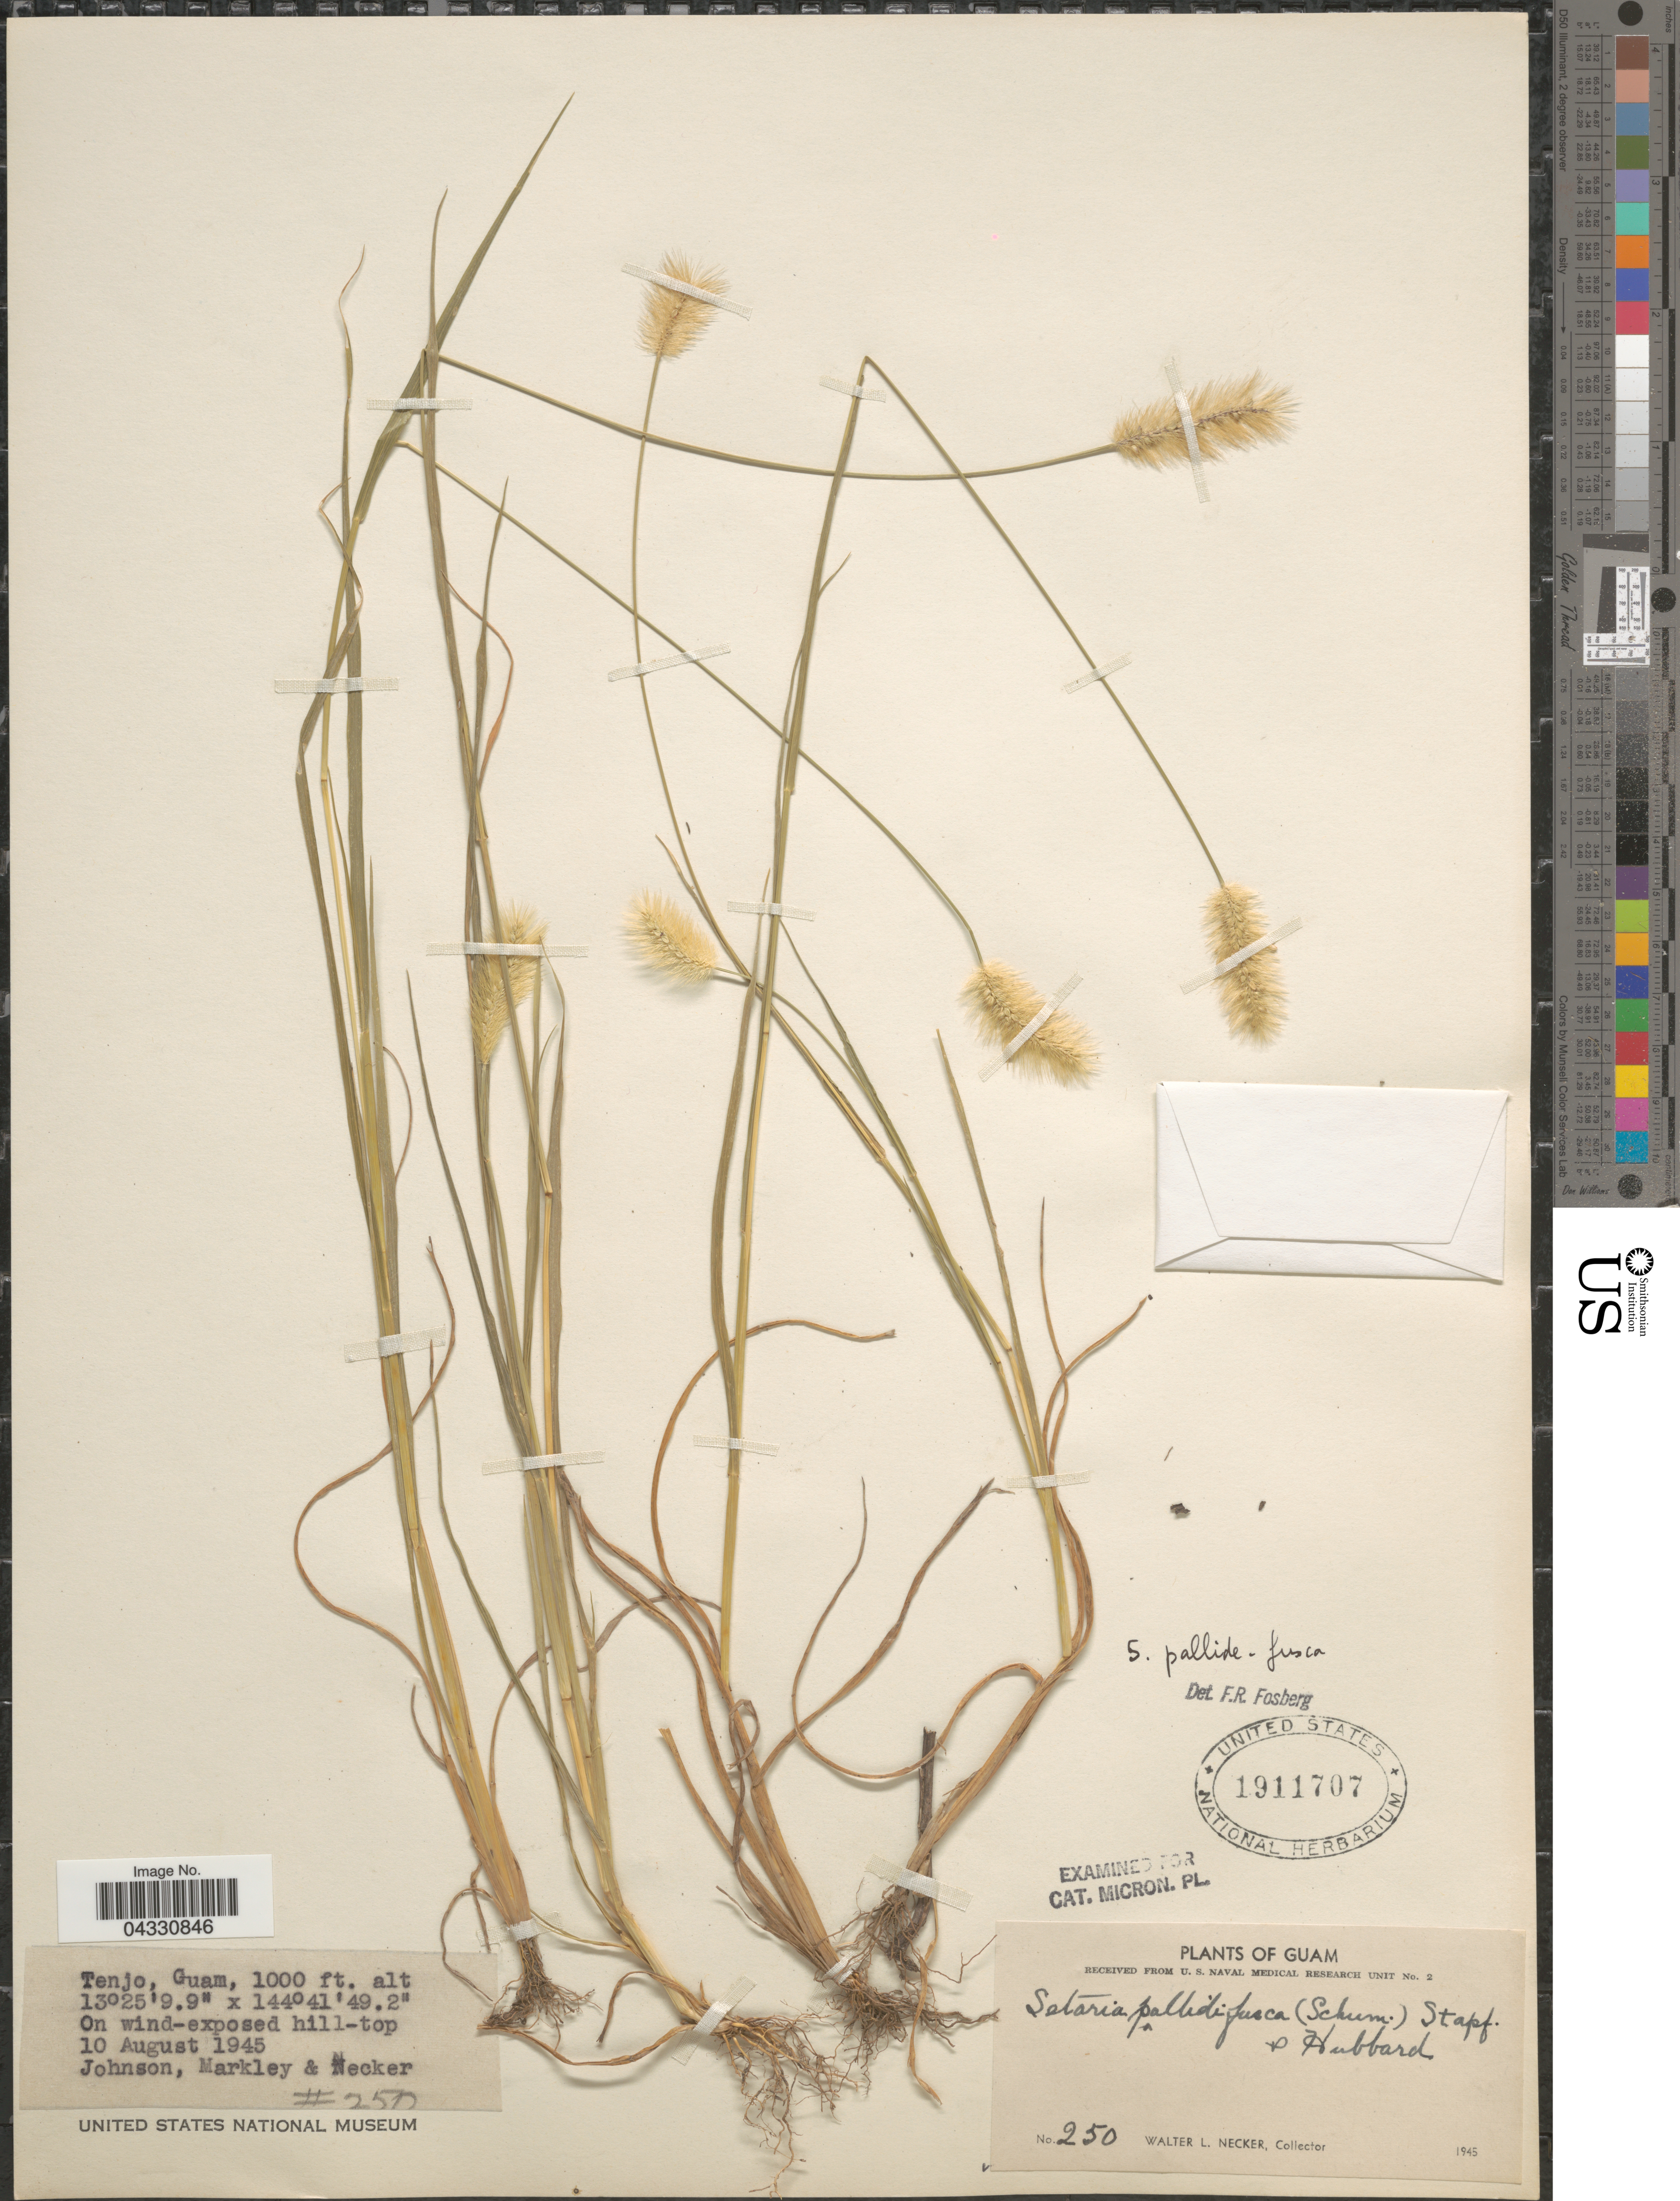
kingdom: Plantae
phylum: Tracheophyta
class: Liliopsida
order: Poales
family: Poaceae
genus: Setaria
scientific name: Setaria pallide-fusca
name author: (Schumach.) Stapf & C.E. Hubb.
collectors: -- Johnson, Markley & W. L. Necker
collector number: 250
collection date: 1945-08-10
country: Guam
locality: Tenjo.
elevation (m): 305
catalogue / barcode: US 1911707